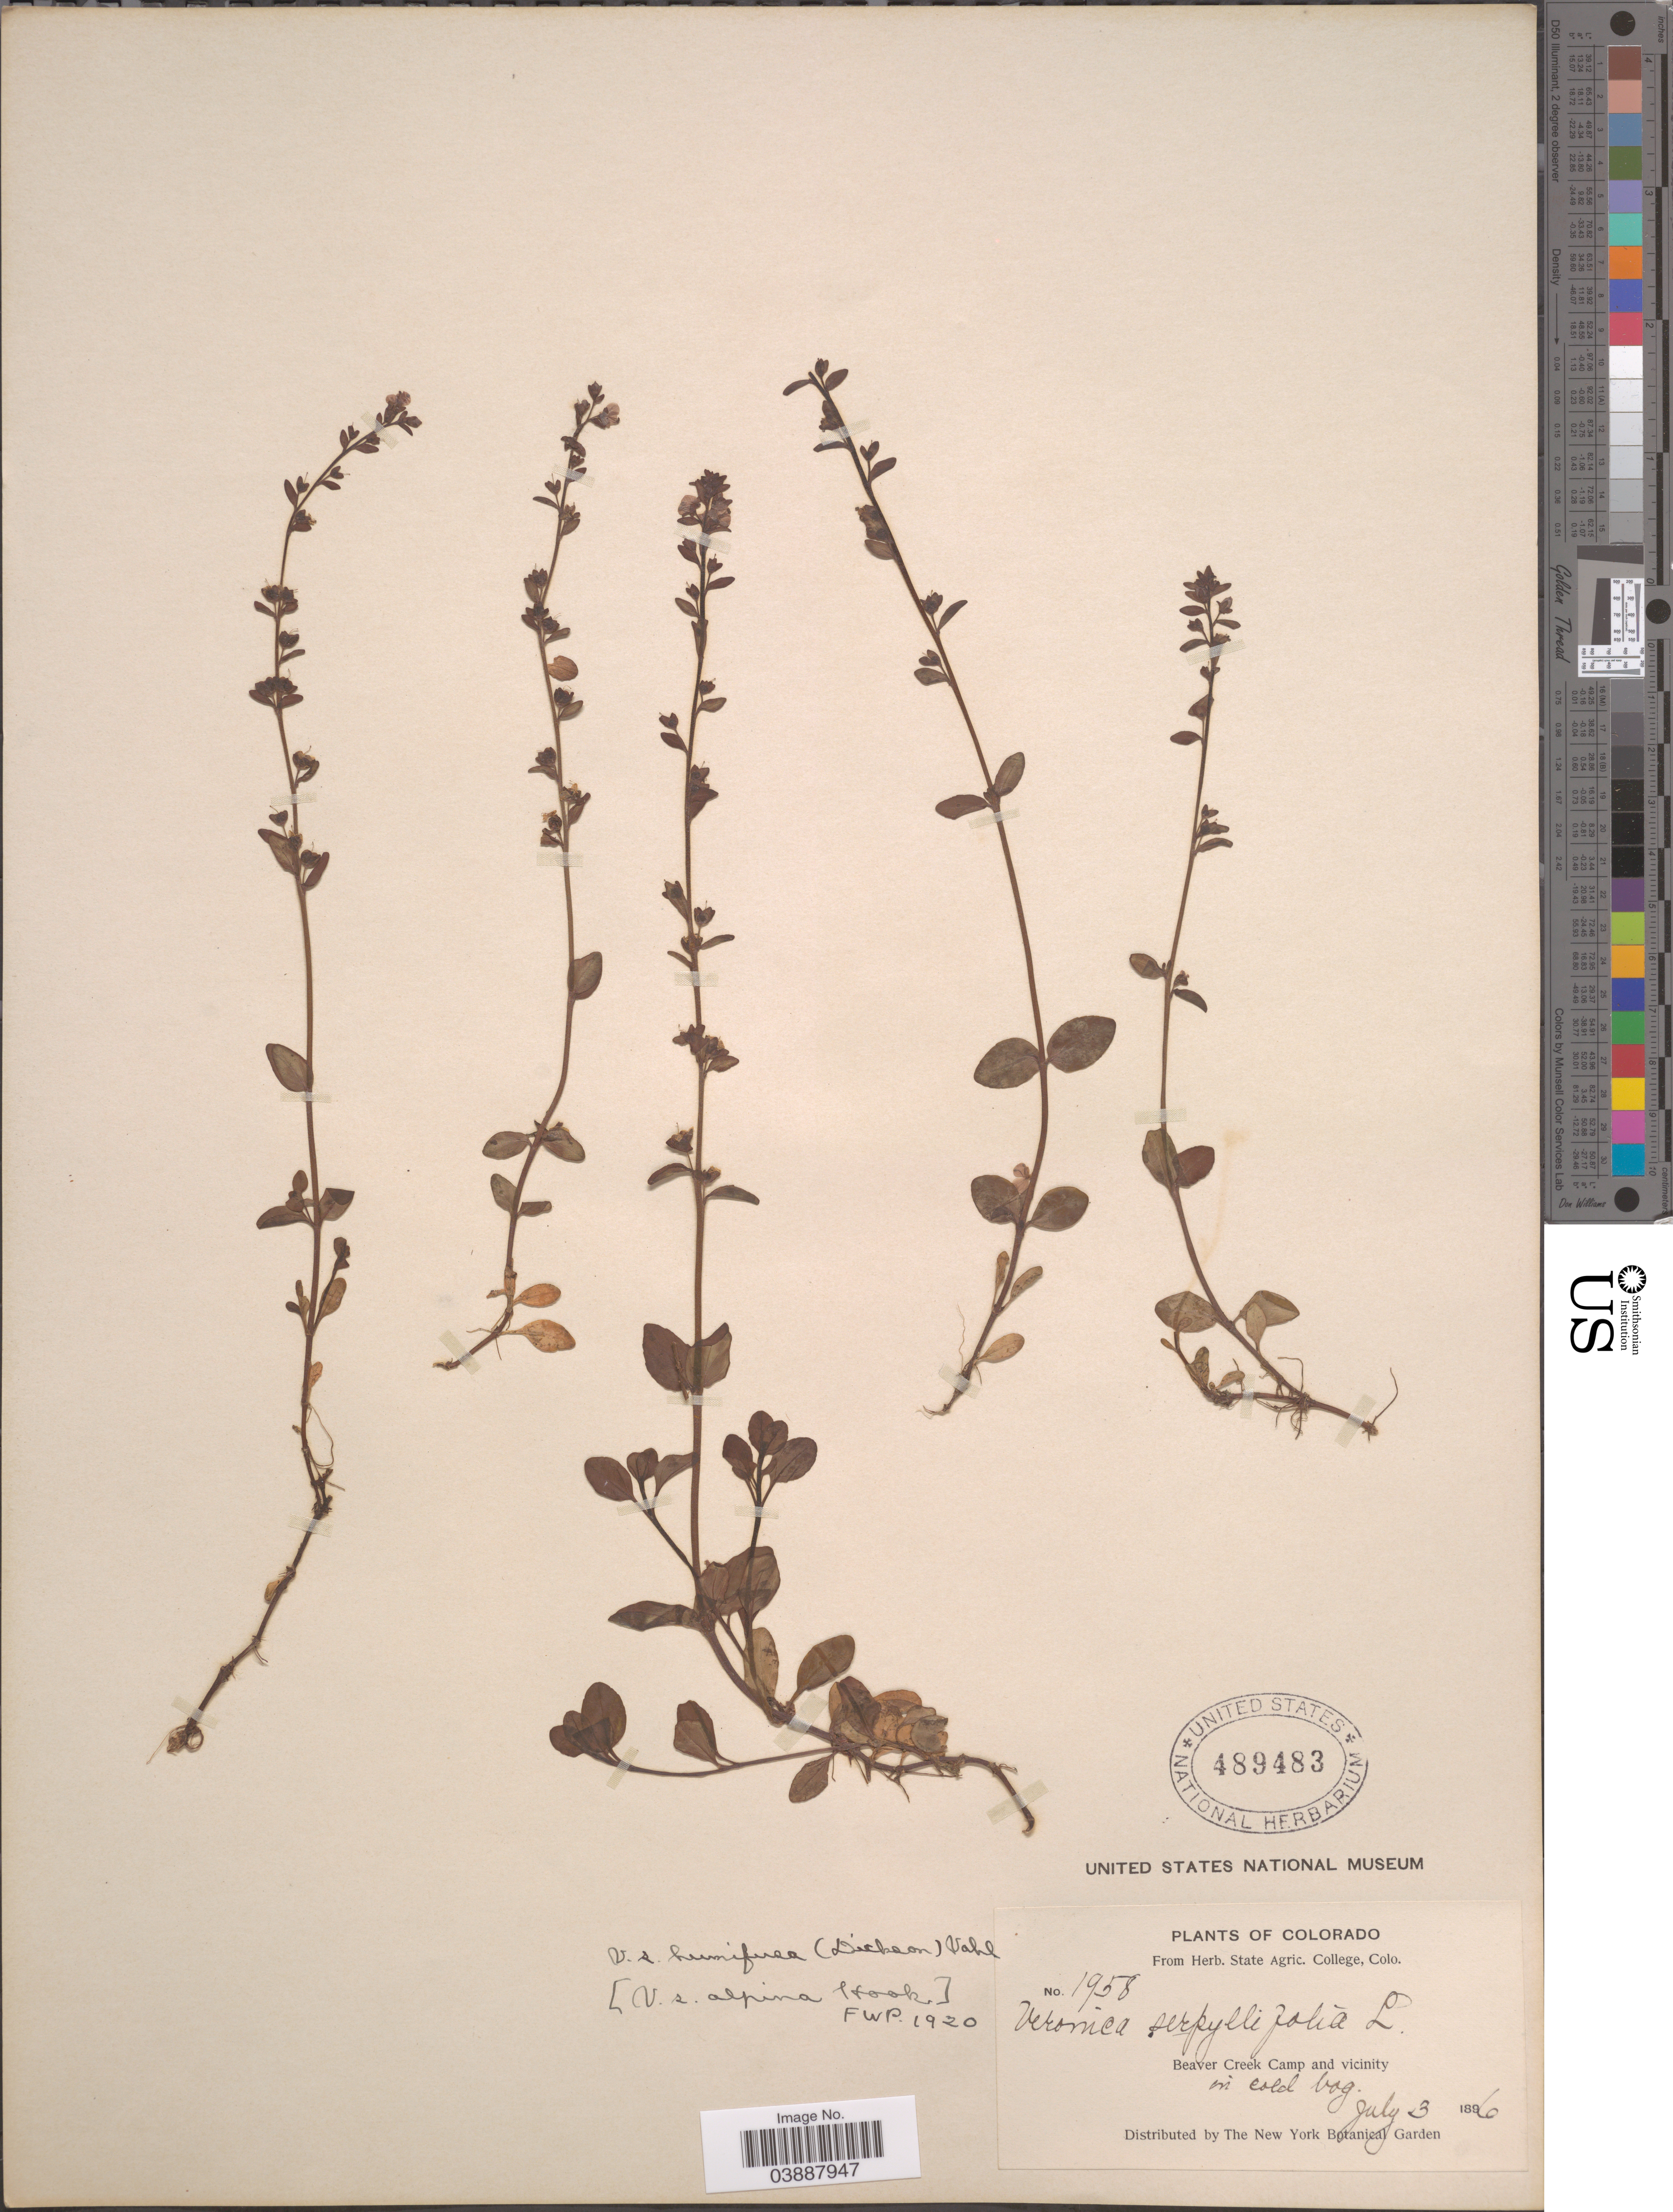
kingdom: Plantae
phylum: Tracheophyta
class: Magnoliopsida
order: Lamiales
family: Plantaginaceae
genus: Veronica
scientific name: Veronica serpyllifolia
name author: L.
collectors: ex herb. State Agric. College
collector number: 1958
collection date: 1896-07-03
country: United States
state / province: Colorado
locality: Beaver Creek Camp and vicinity.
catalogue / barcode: US 489483